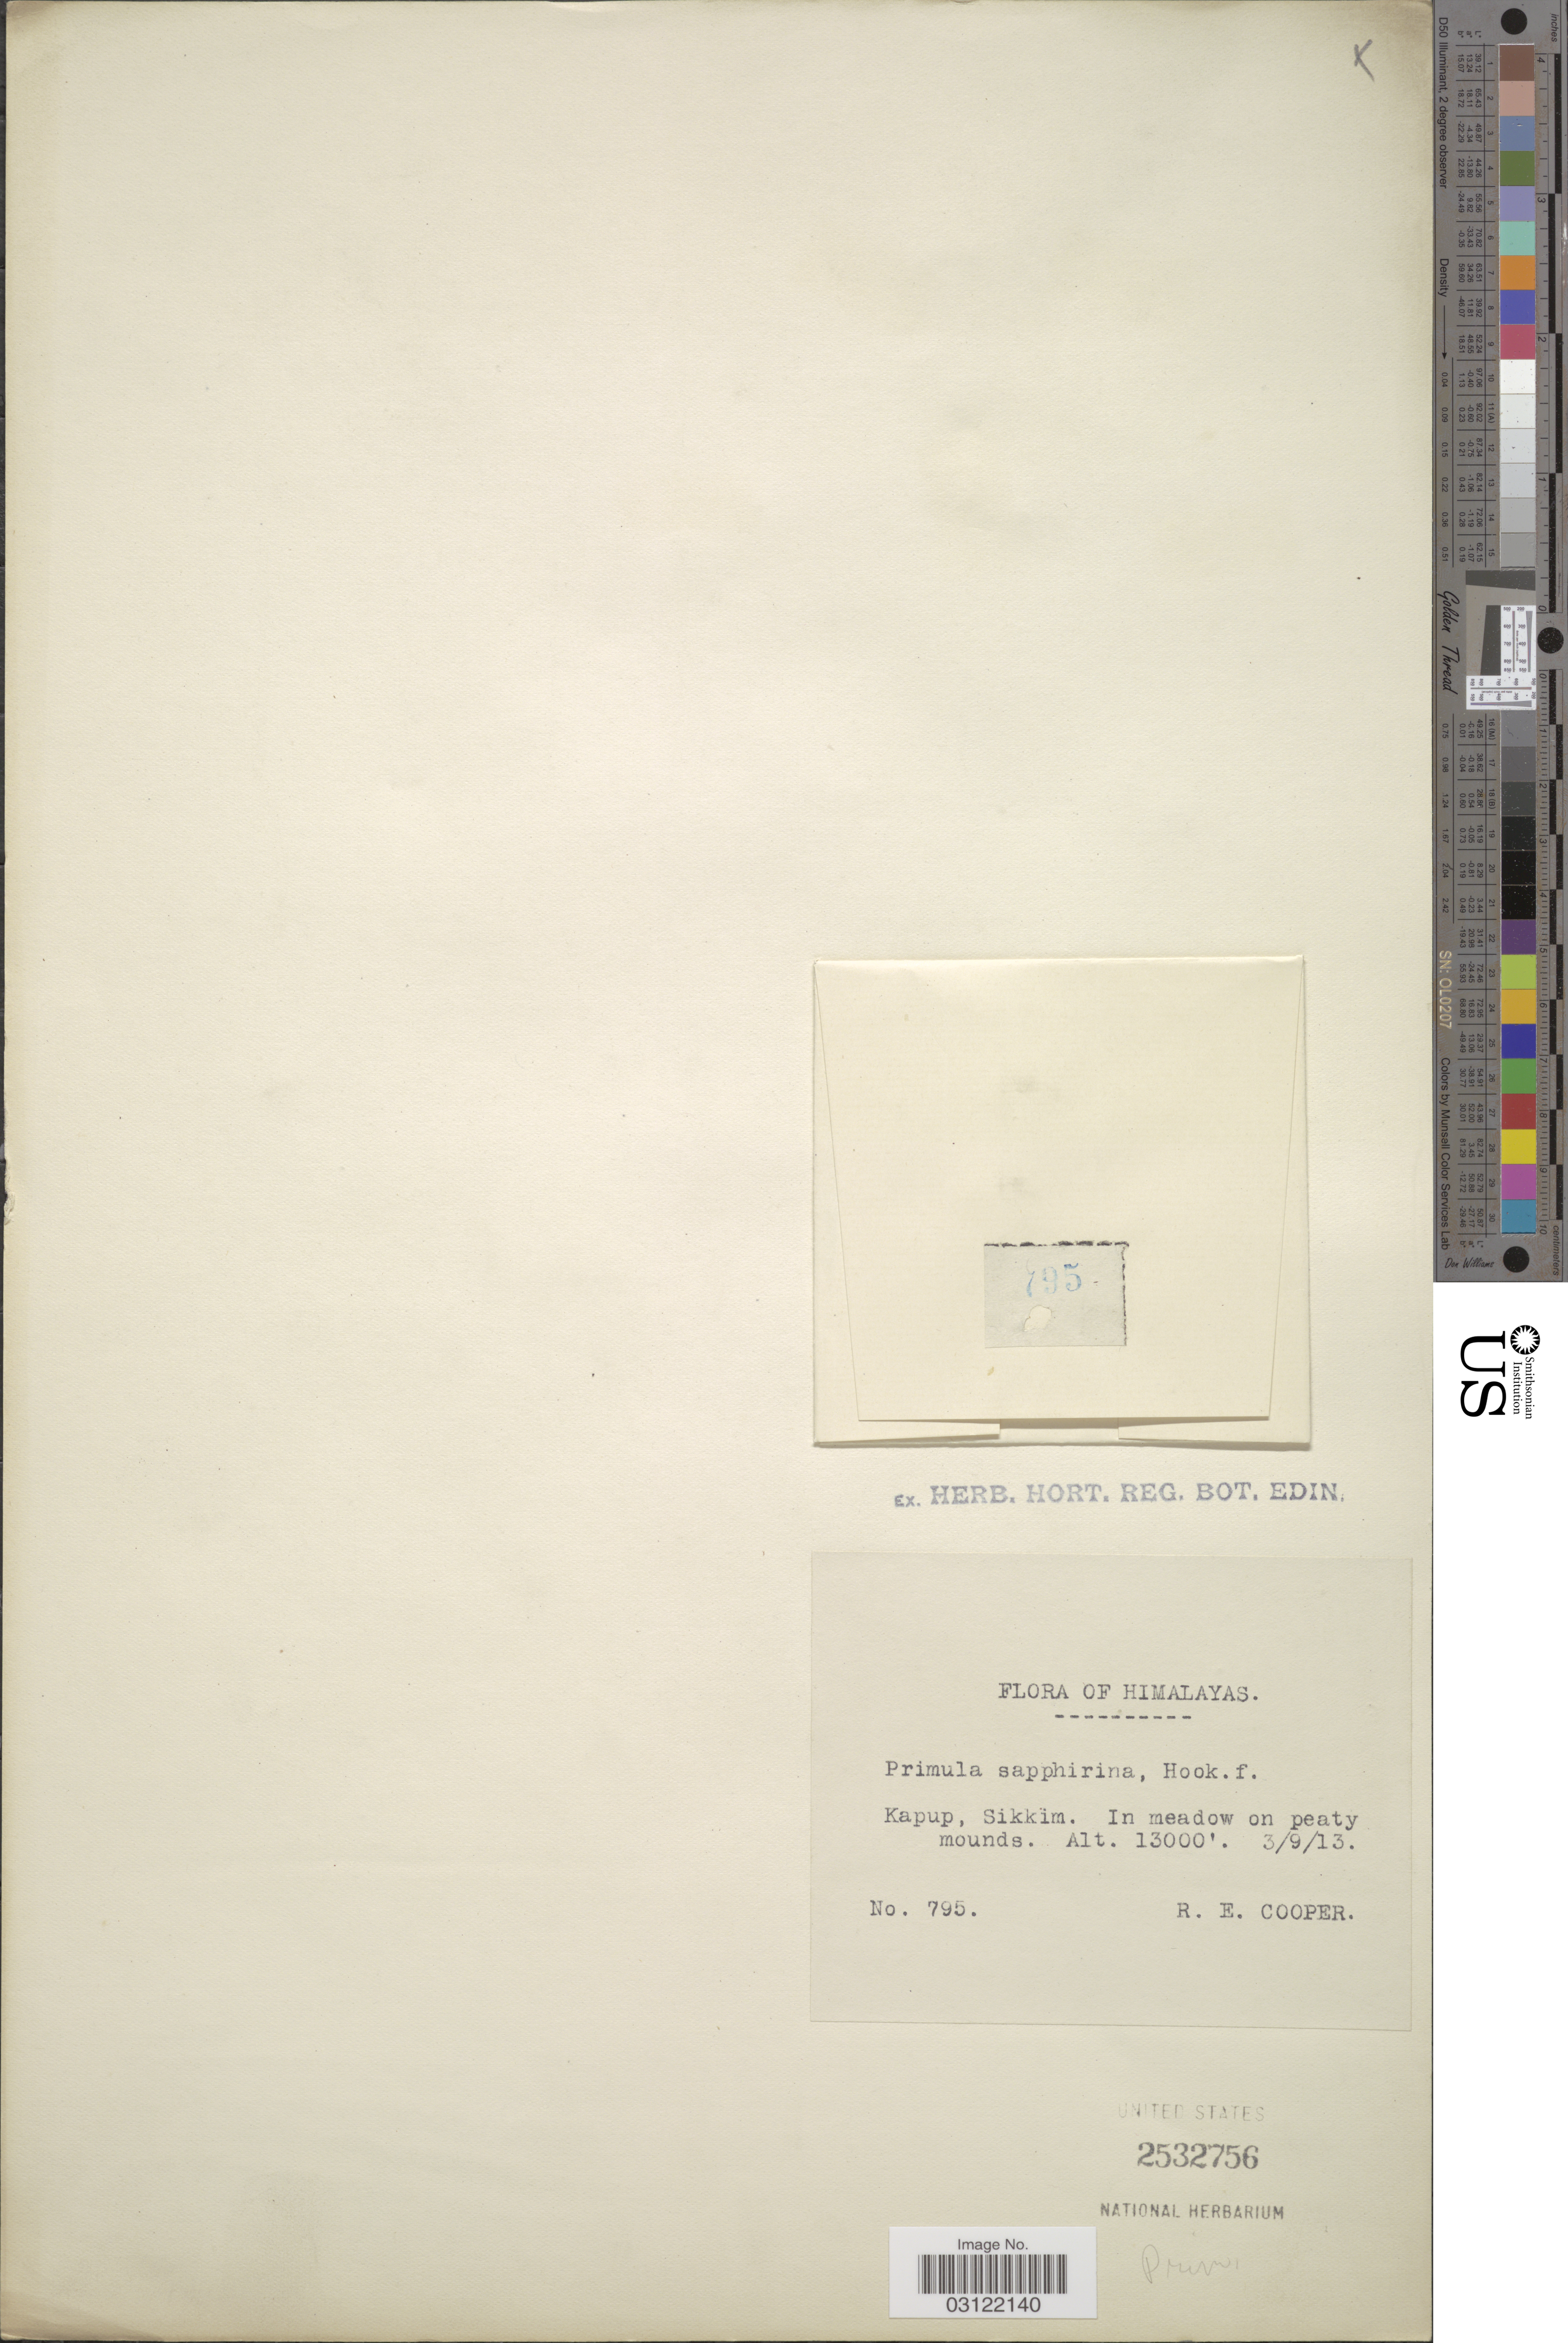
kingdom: Plantae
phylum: Tracheophyta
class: Magnoliopsida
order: Ericales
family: Primulaceae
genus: Primula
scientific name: Primula sapphirina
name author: Hook. f. & Thomson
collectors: R. E. Cooper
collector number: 795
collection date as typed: Transcribed d/m/y: 3/9/13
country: India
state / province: Sikkim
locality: Himalayas. Kapup, Sikkim.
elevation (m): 3962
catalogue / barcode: US 2532756